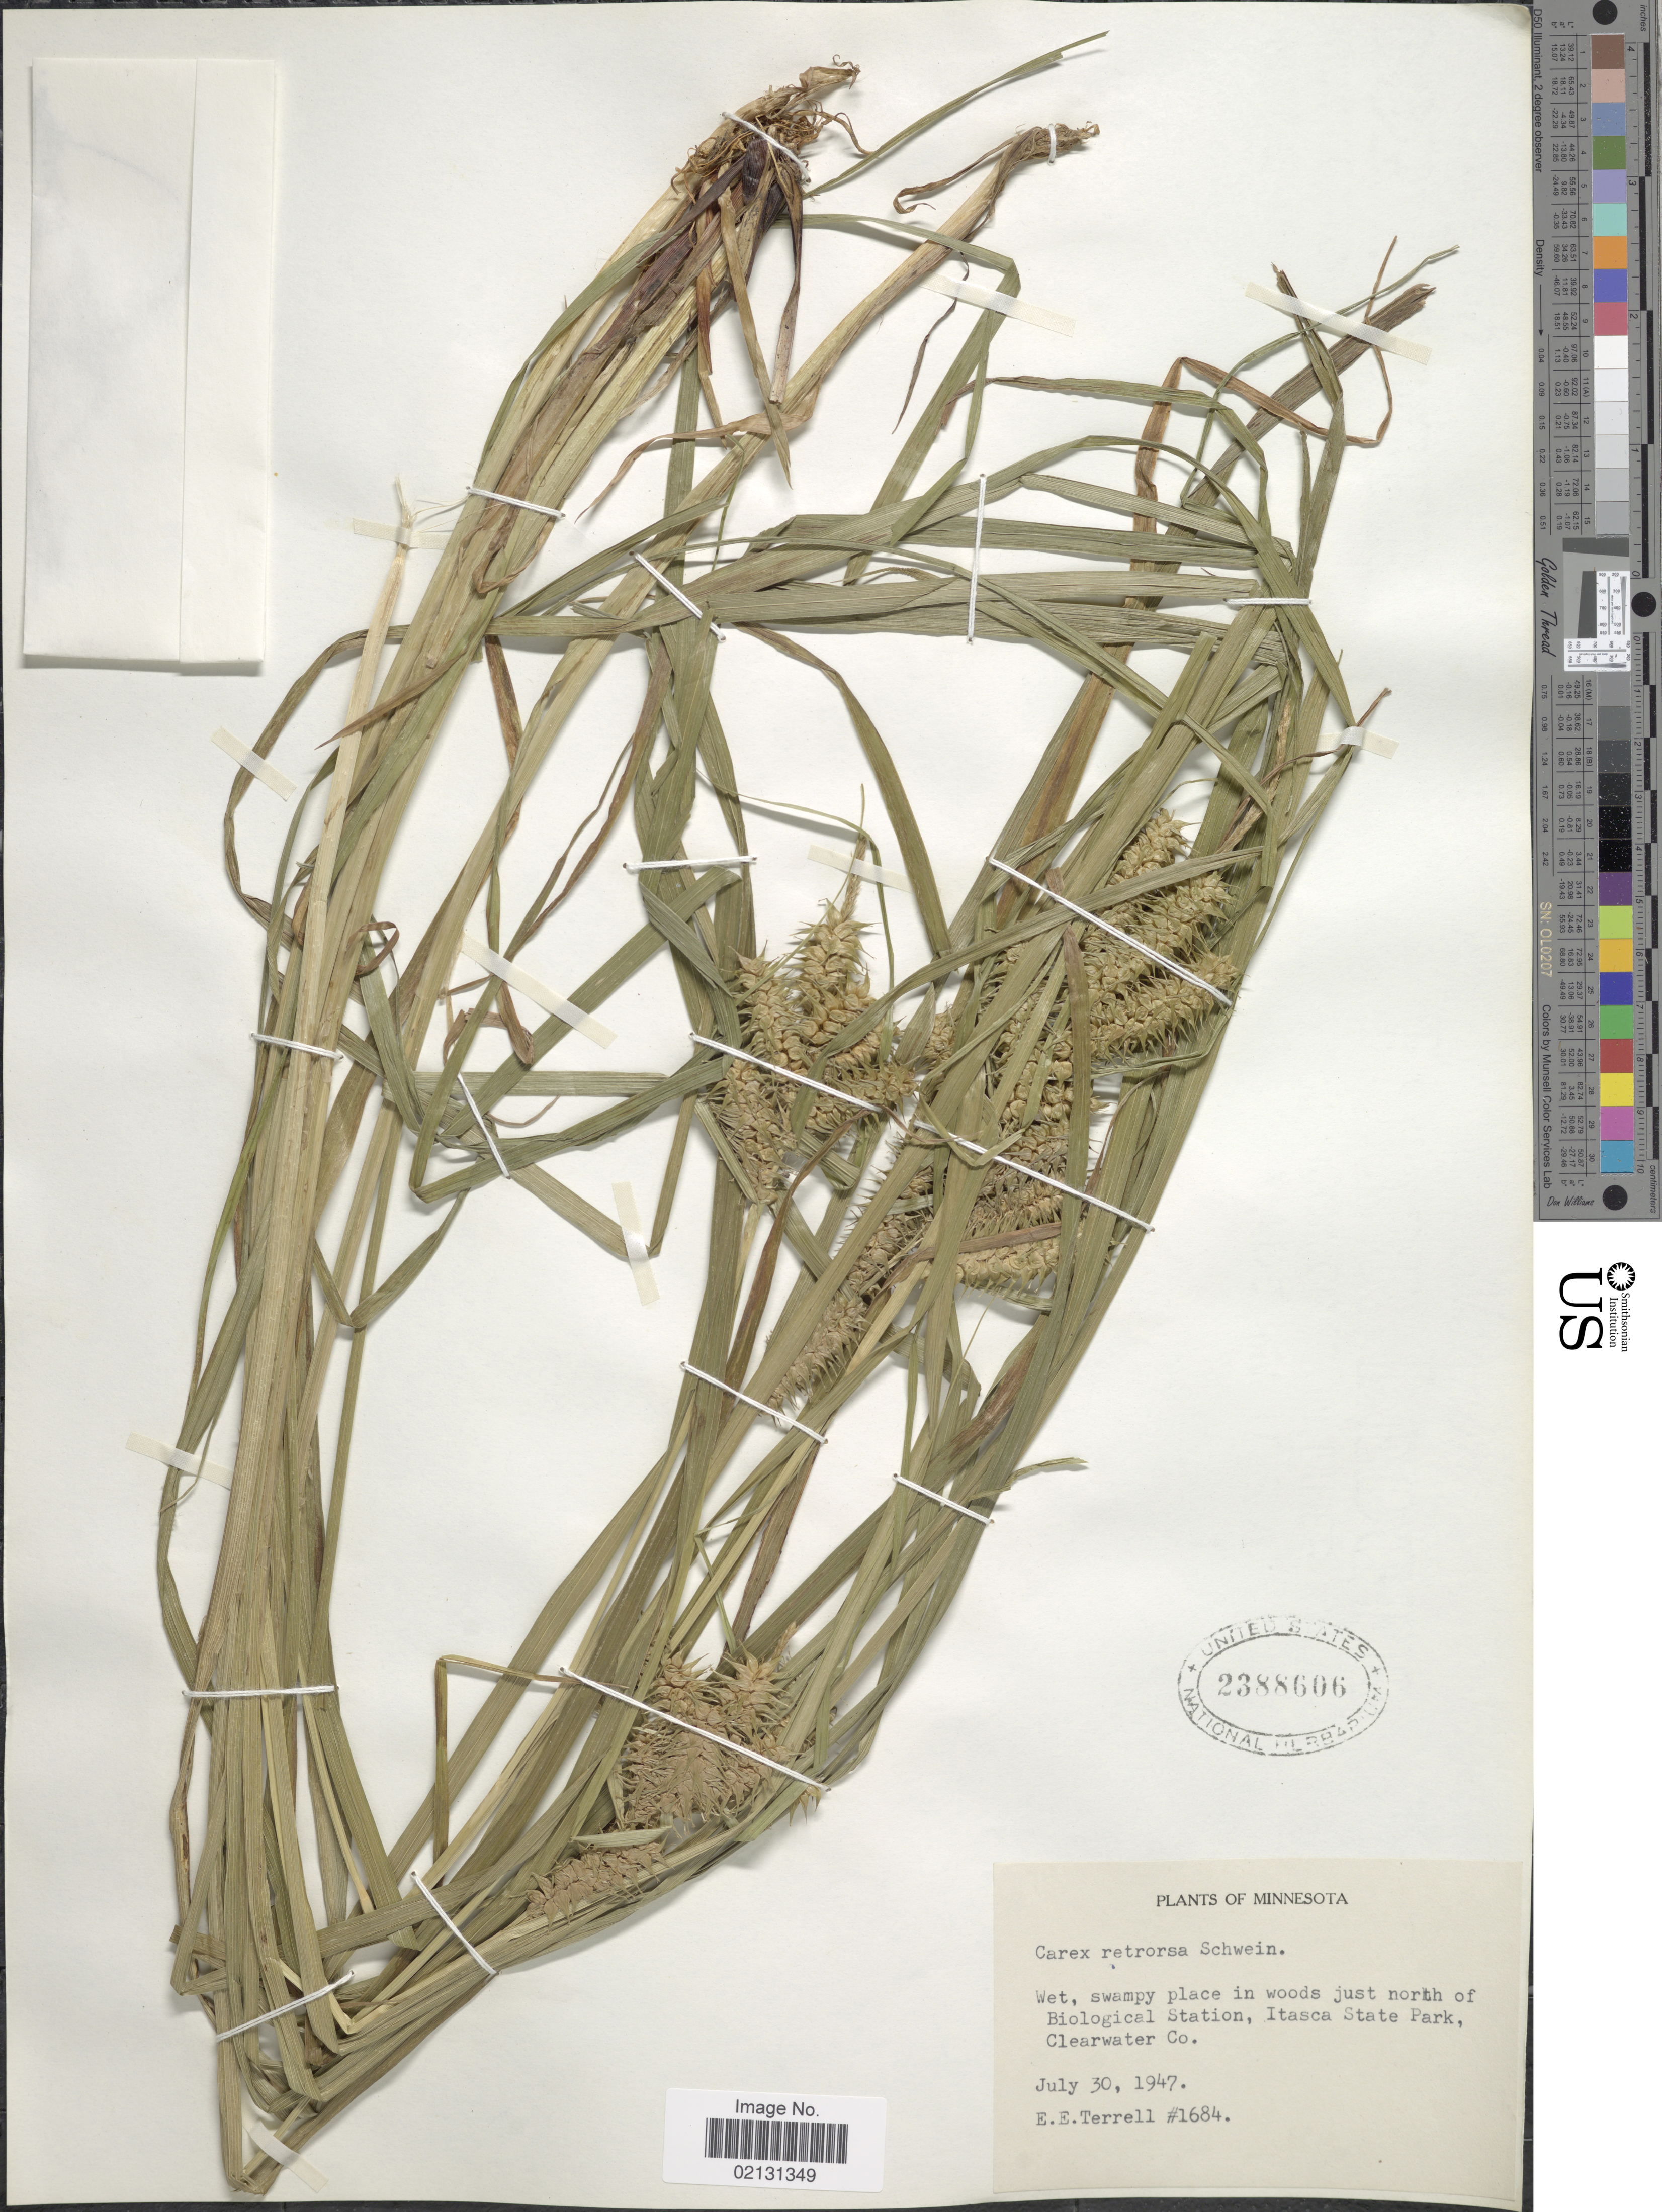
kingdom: Plantae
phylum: Tracheophyta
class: Liliopsida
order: Poales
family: Cyperaceae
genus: Carex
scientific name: Carex retrorsa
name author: Schwein.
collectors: E. E. Terrell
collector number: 1684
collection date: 1947-07-30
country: United States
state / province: Minnesota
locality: Wet, swampy place in woods just north of Biological Station, Itasca State Park, Clearwater Co.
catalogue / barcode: US 2388606